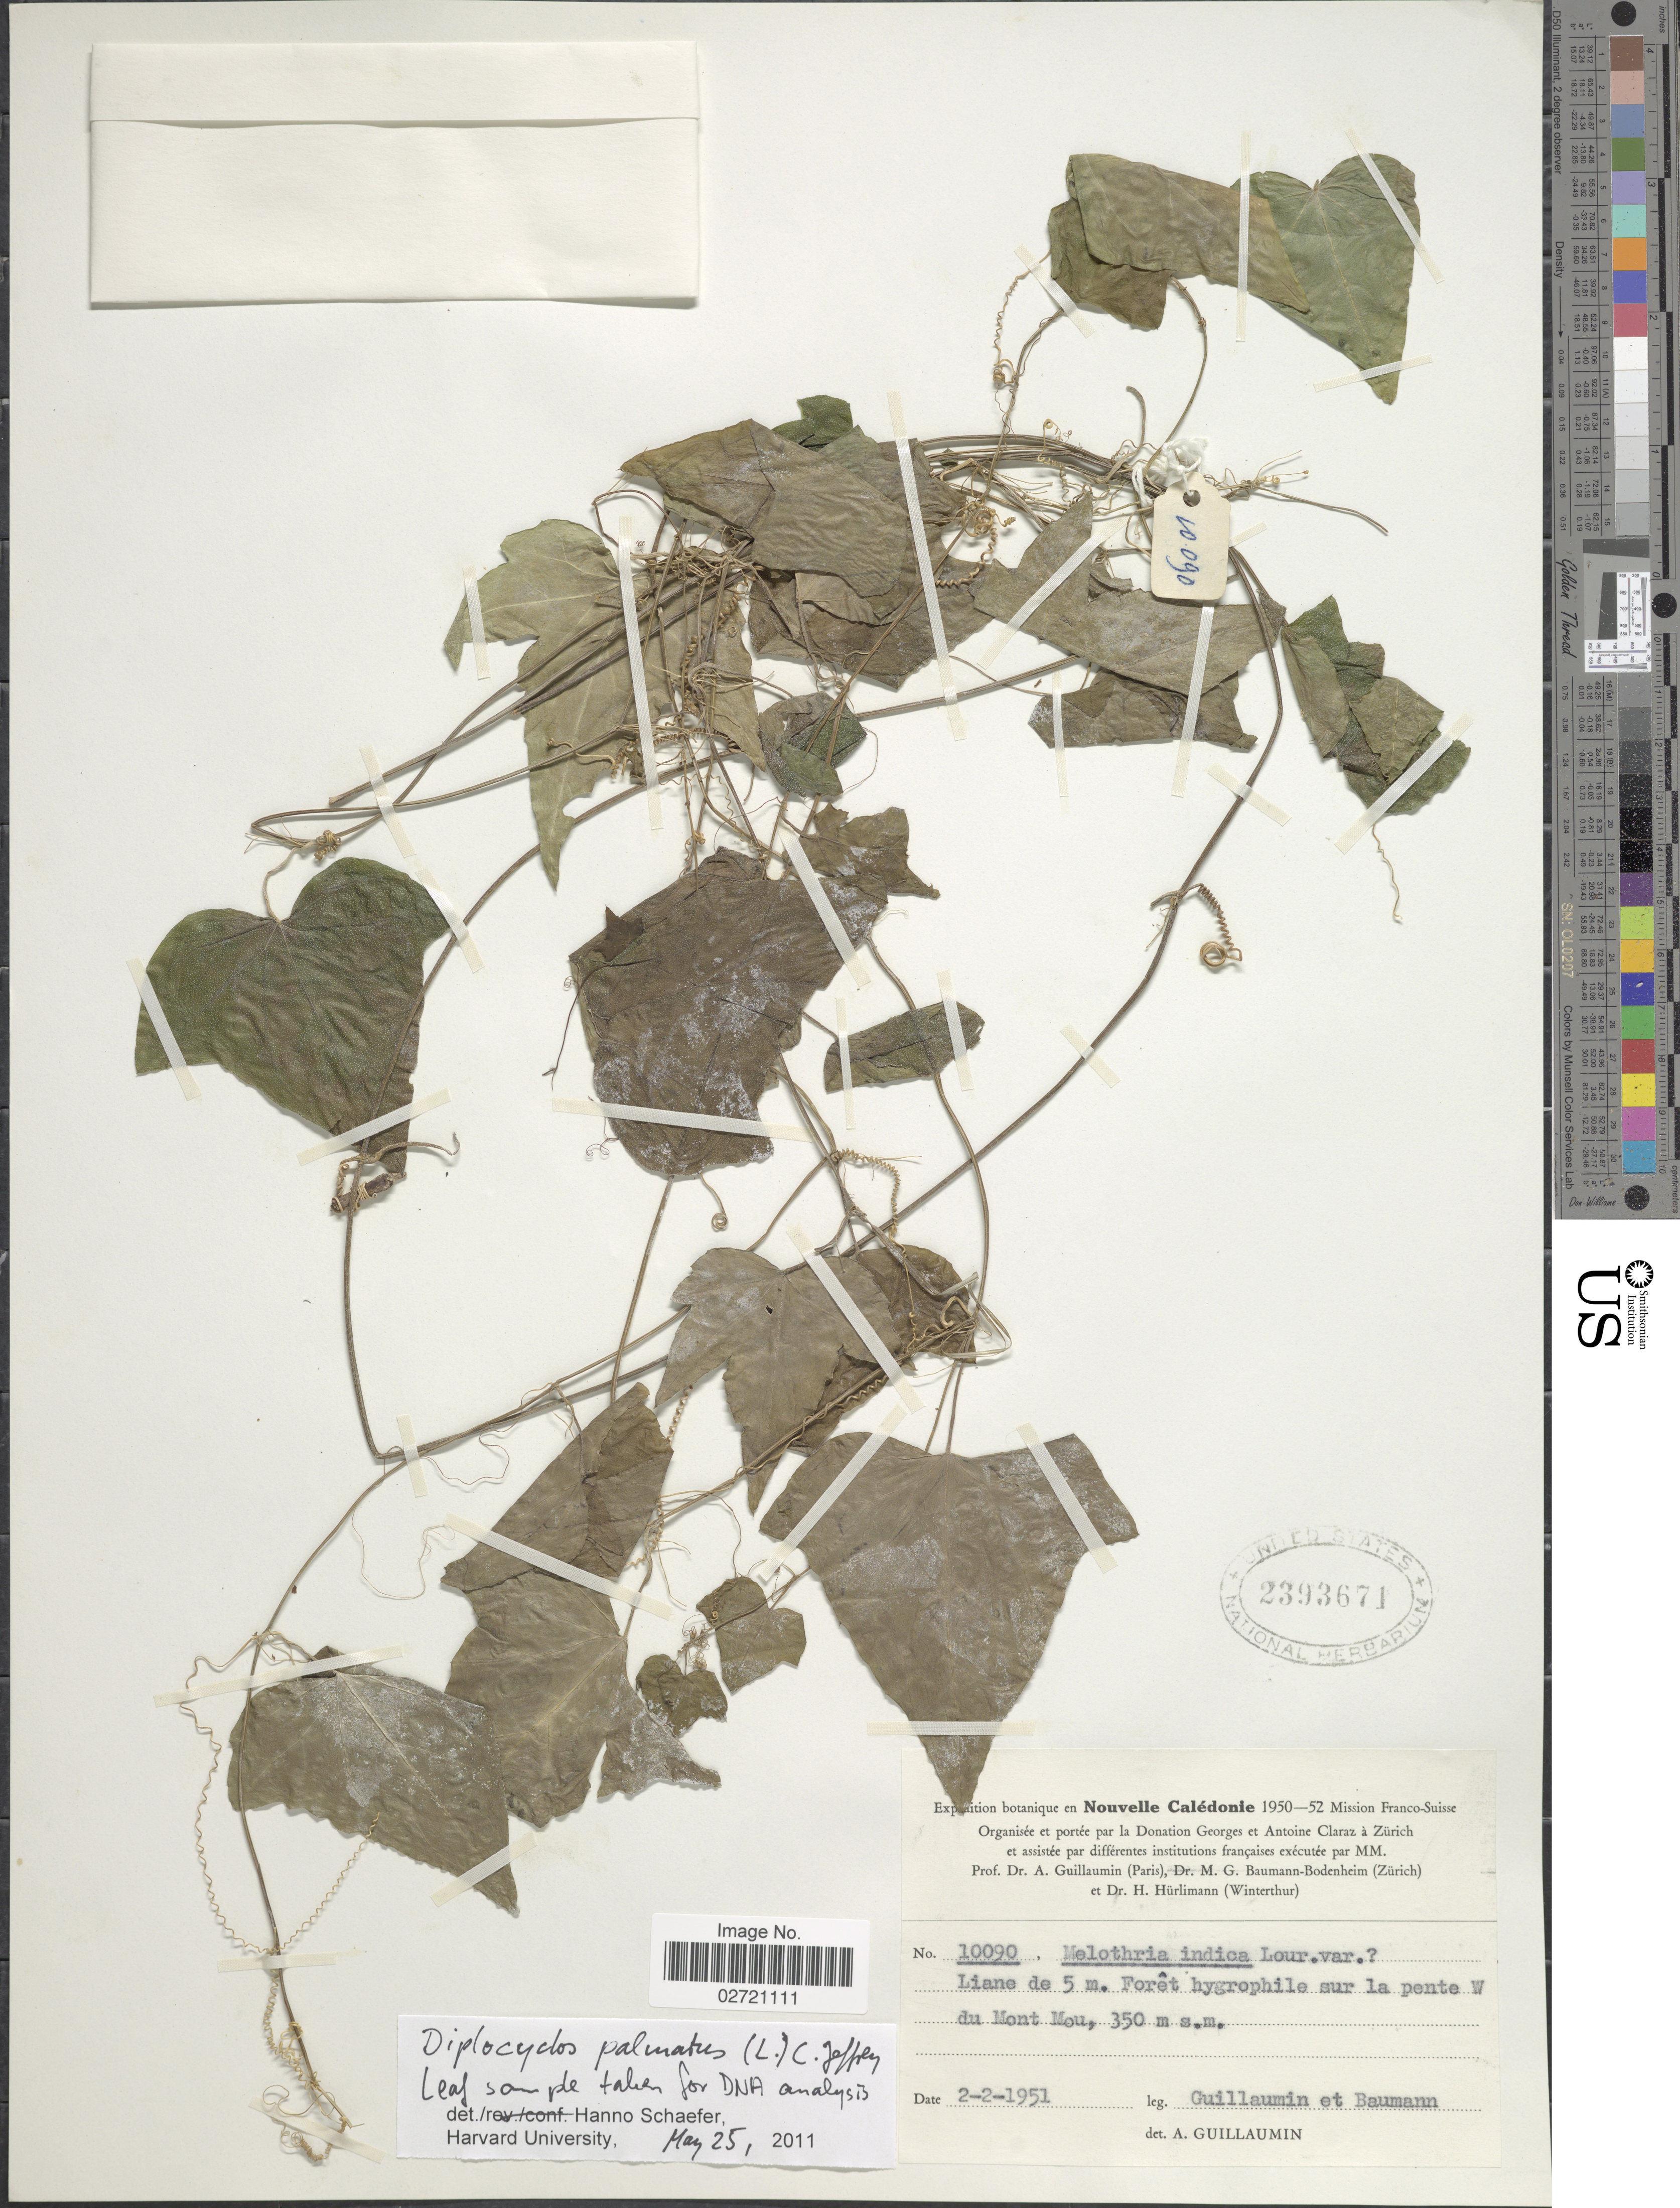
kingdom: Plantae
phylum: Tracheophyta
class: Magnoliopsida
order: Cucurbitales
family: Cucurbitaceae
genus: Diplocyclos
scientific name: Diplocyclos palmatus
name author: (L.) C. Jeffrey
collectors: A. Guillaumin & M. G. Baumann-Bodenheim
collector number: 10090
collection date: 1951-02-02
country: New Caledonia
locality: Sur la pente W du Mont Mou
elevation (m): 350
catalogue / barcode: US 2393671